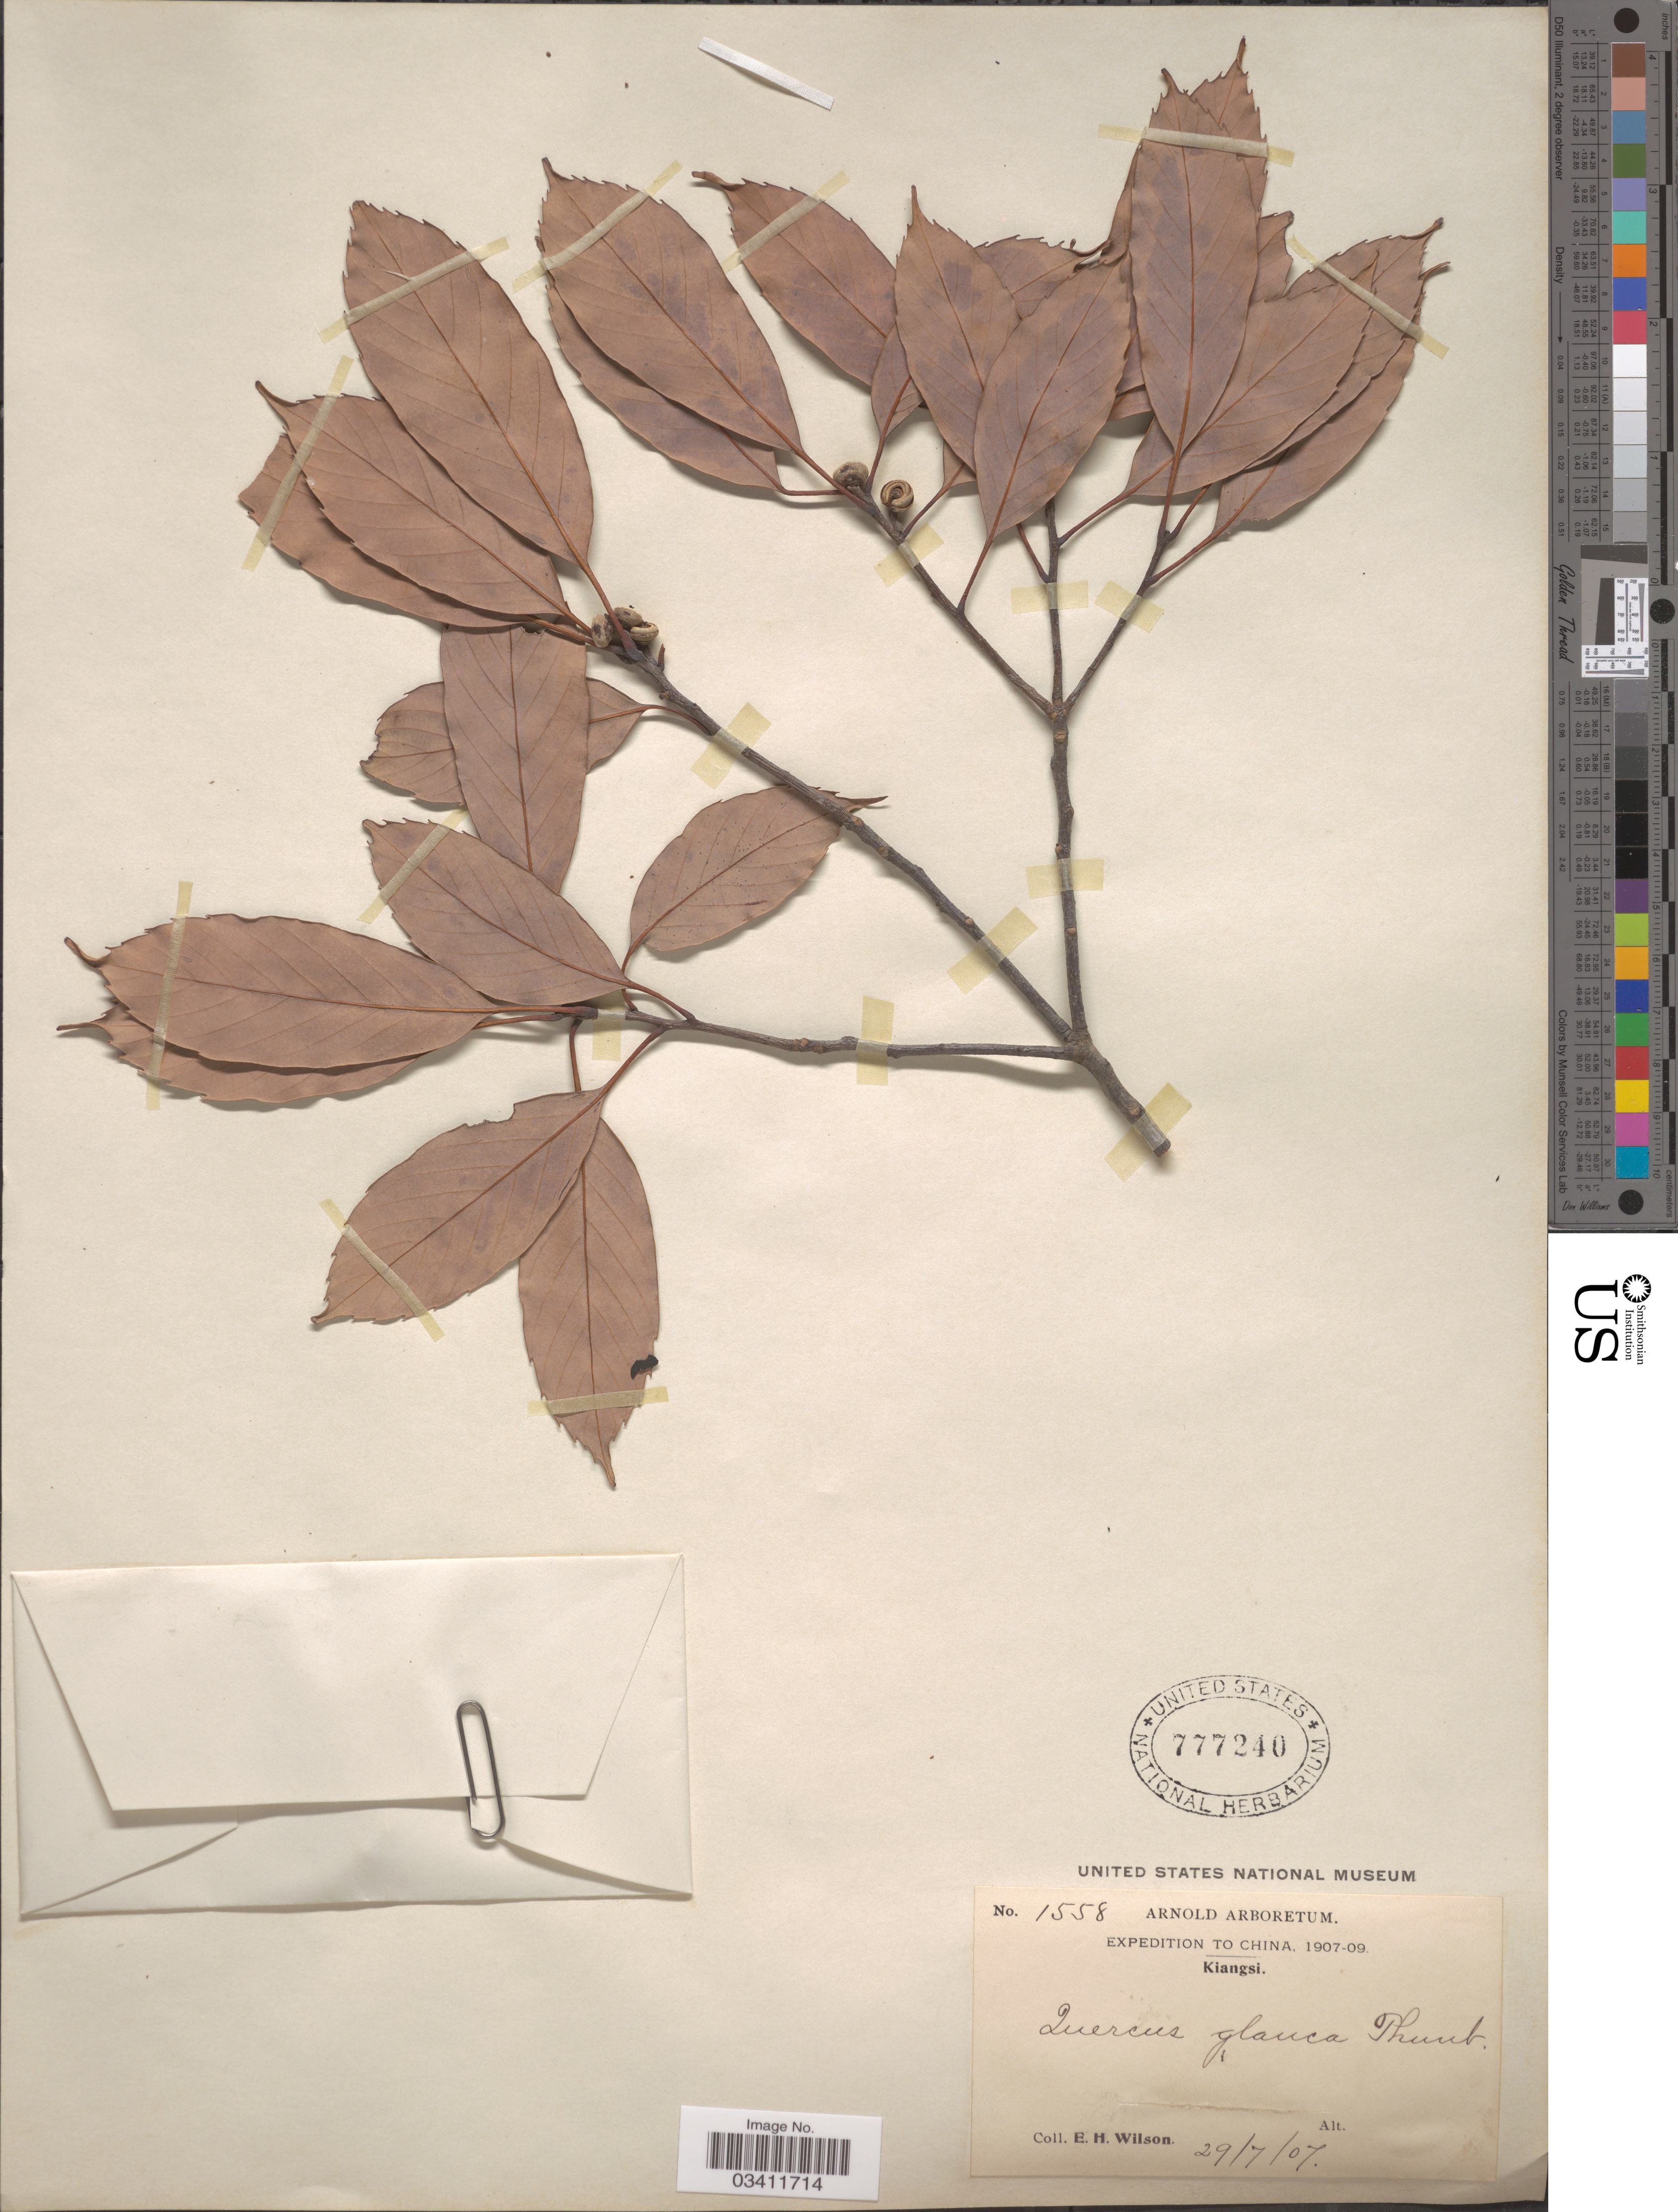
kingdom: Plantae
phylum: Tracheophyta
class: Magnoliopsida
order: Fagales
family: Fagaceae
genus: Quercus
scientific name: Quercus glauca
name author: Thunb.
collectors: E. Wilson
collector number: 1558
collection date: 1907-07-29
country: China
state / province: Jiangxi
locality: Kiangsi.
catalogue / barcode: US 777240